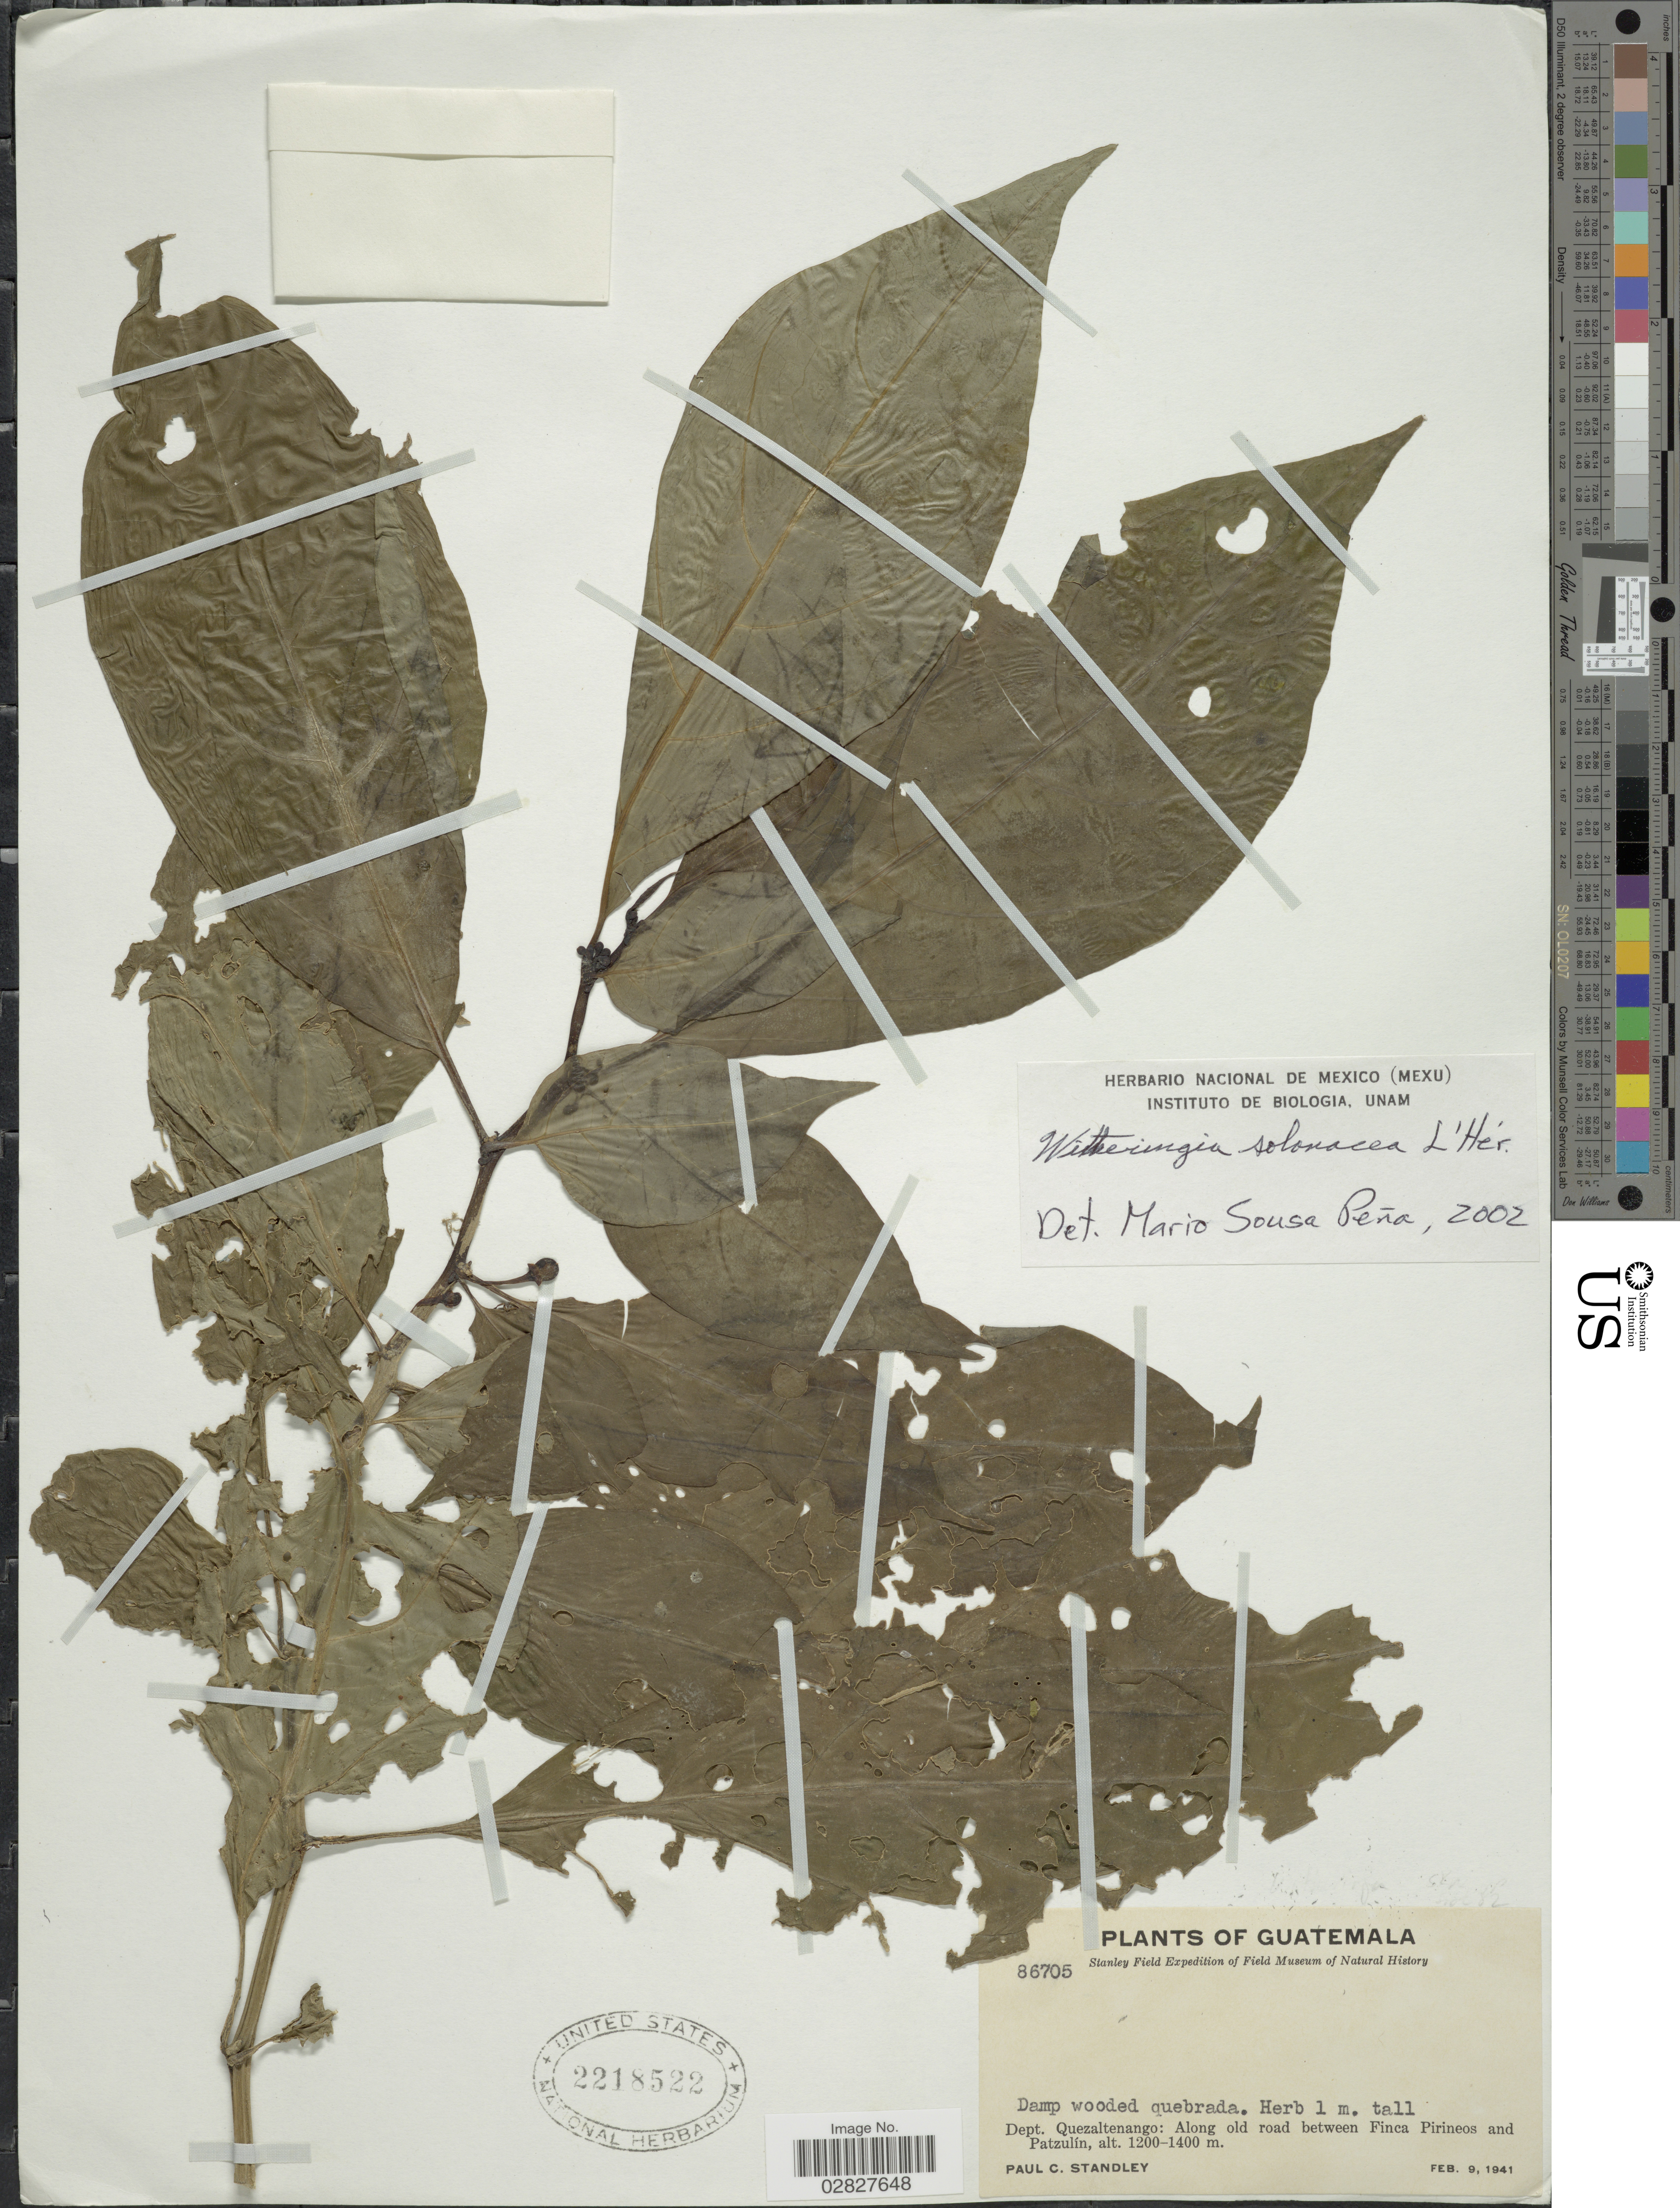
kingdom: Plantae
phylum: Tracheophyta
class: Magnoliopsida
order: Solanales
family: Solanaceae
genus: Witheringia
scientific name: Witheringia solanacea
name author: L'Hér.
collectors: P. C. Standley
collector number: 86705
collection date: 1941-02-09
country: Guatemala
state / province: Quetzaltenango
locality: Dept. Quezaltenango: Along old road between Finca Pirineos and Patzulín.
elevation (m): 1200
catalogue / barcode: US 2218522